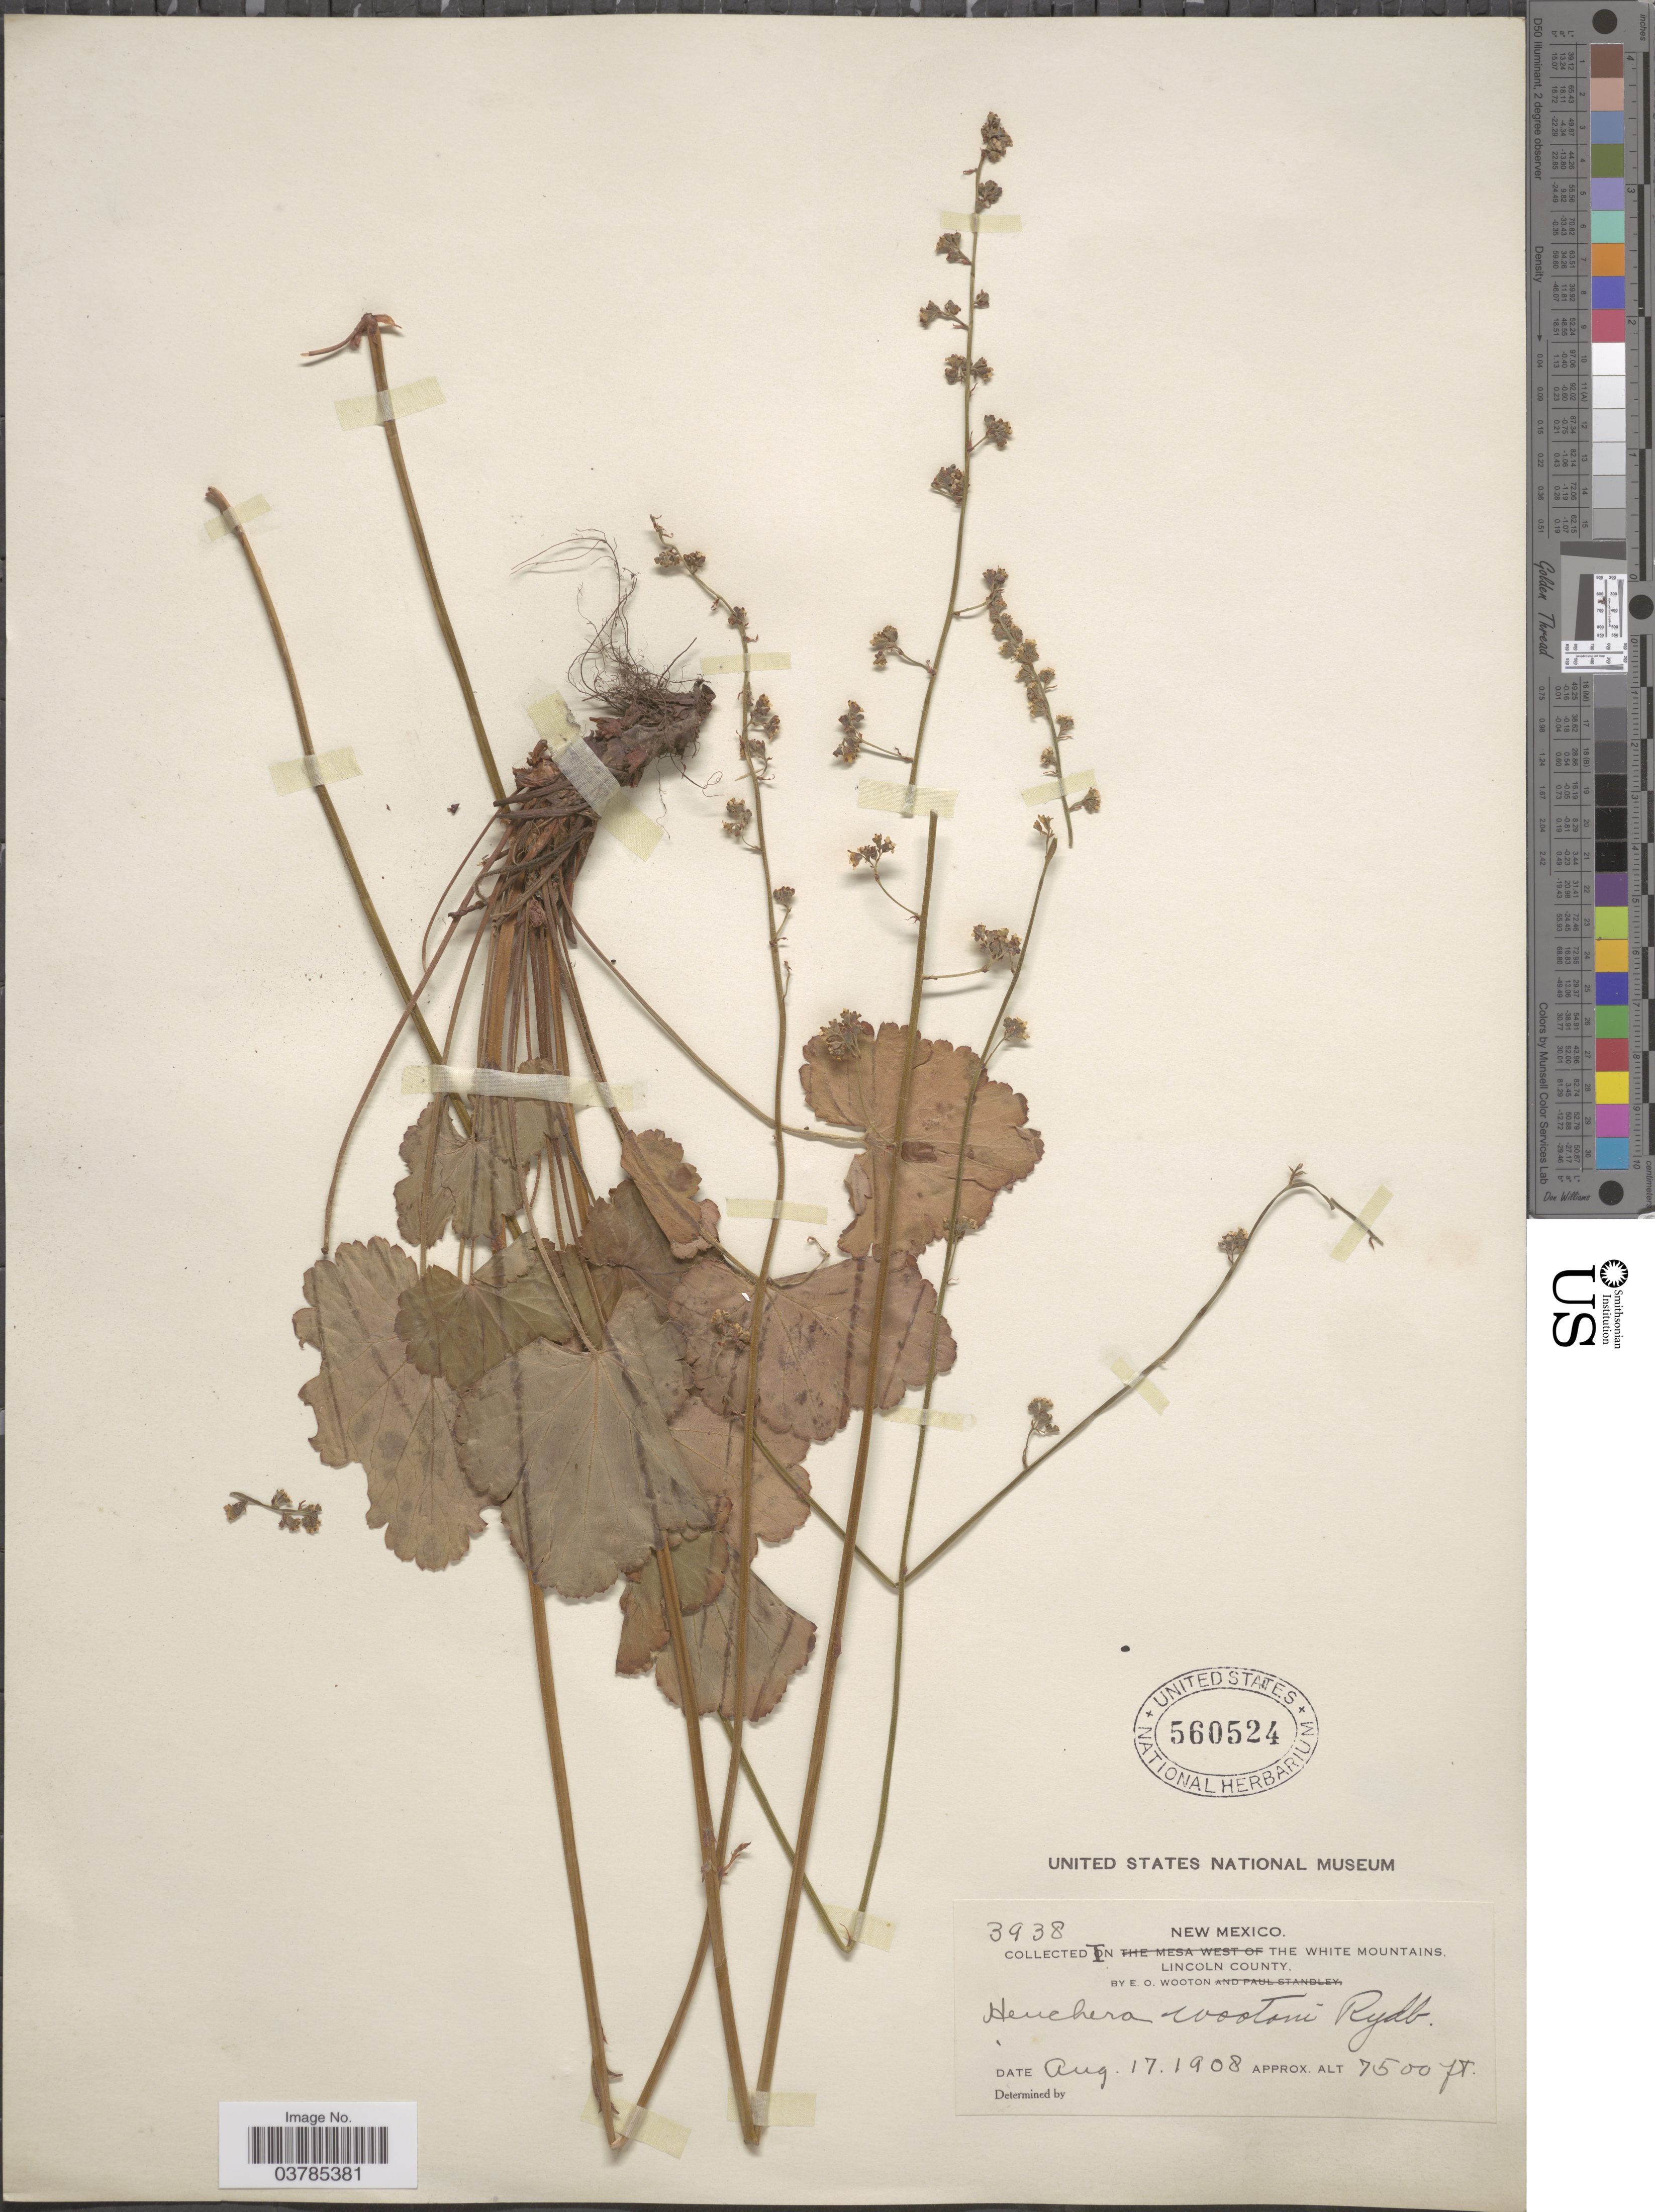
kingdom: Plantae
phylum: Tracheophyta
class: Magnoliopsida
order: Saxifragales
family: Saxifragaceae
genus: Heuchera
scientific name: Heuchera wootonii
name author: Rydb.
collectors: E. O. Wooton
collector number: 3938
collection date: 1908-08-17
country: United States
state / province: New Mexico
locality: In the White Mountains. Lincoln County.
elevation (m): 2286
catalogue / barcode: US 560524